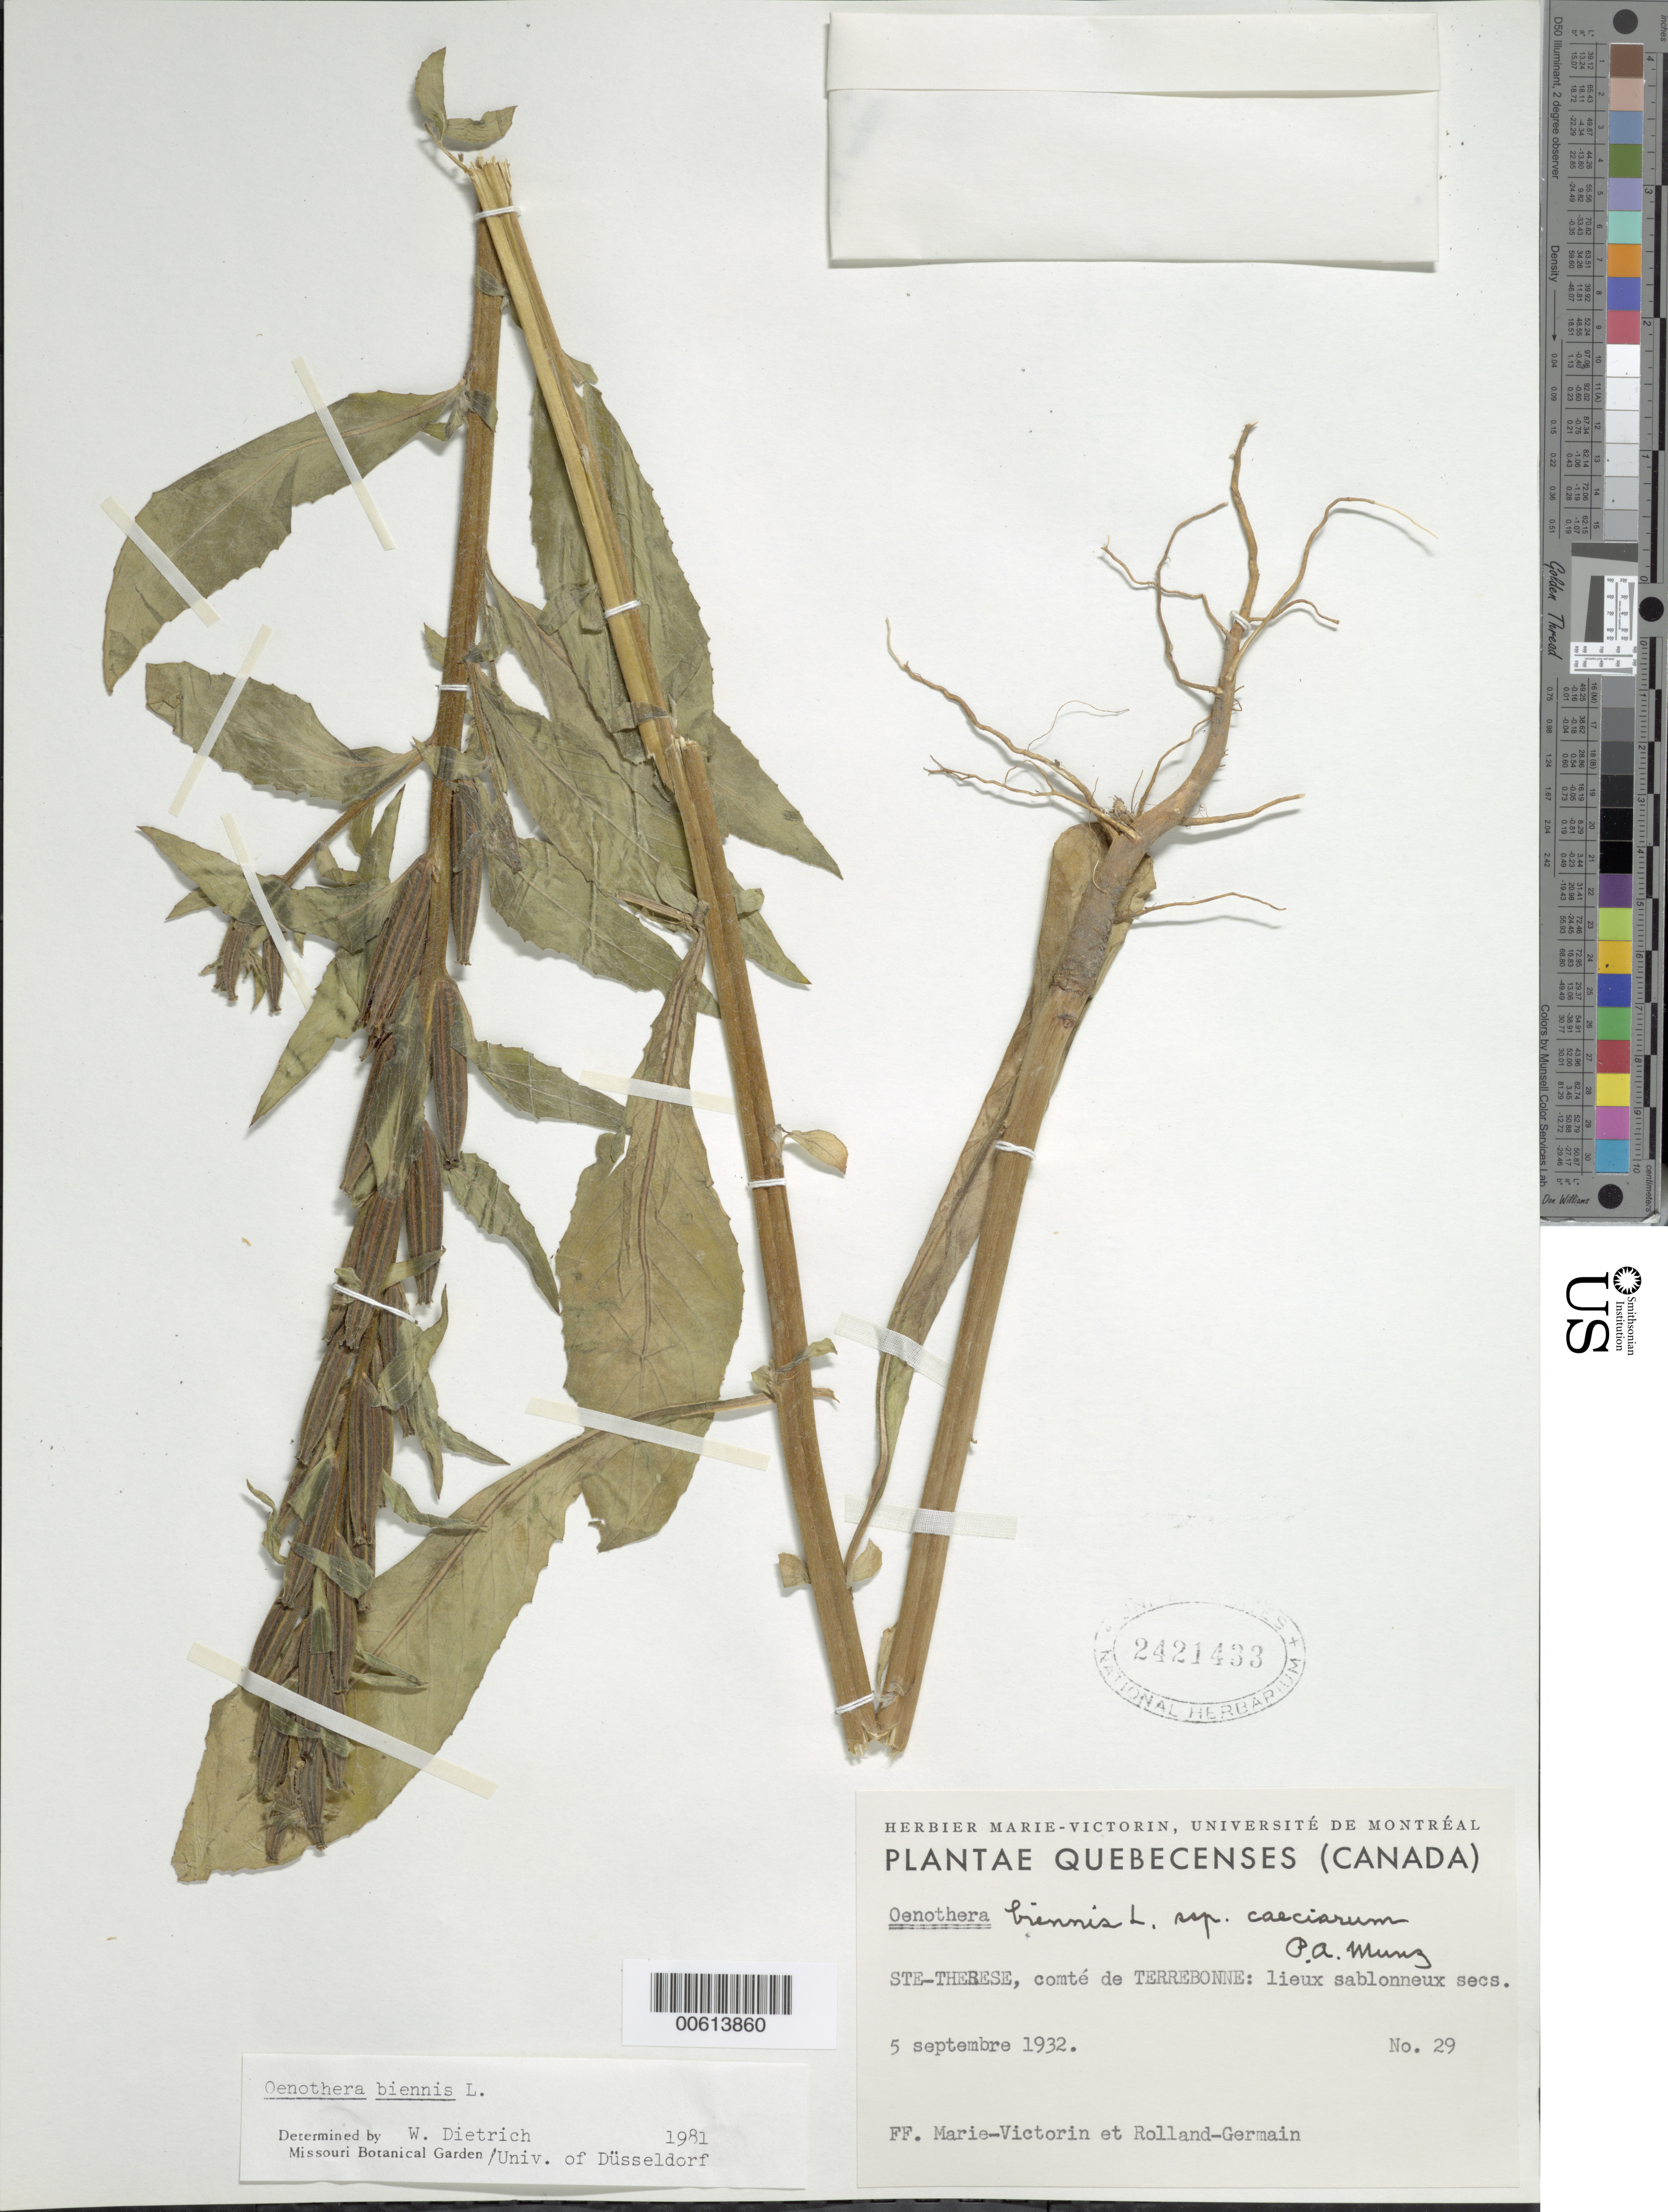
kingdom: Plantae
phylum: Tracheophyta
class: Magnoliopsida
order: Myrtales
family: Onagraceae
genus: Oenothera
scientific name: Oenothera biennis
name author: L.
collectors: Fr. Marie-Victorin & Rolland-Germain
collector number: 29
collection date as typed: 05 Sep 1932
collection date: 1932-09-05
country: Canada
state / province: Quebec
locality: Ste Therese, comte de Terrebonne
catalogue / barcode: US 2421433